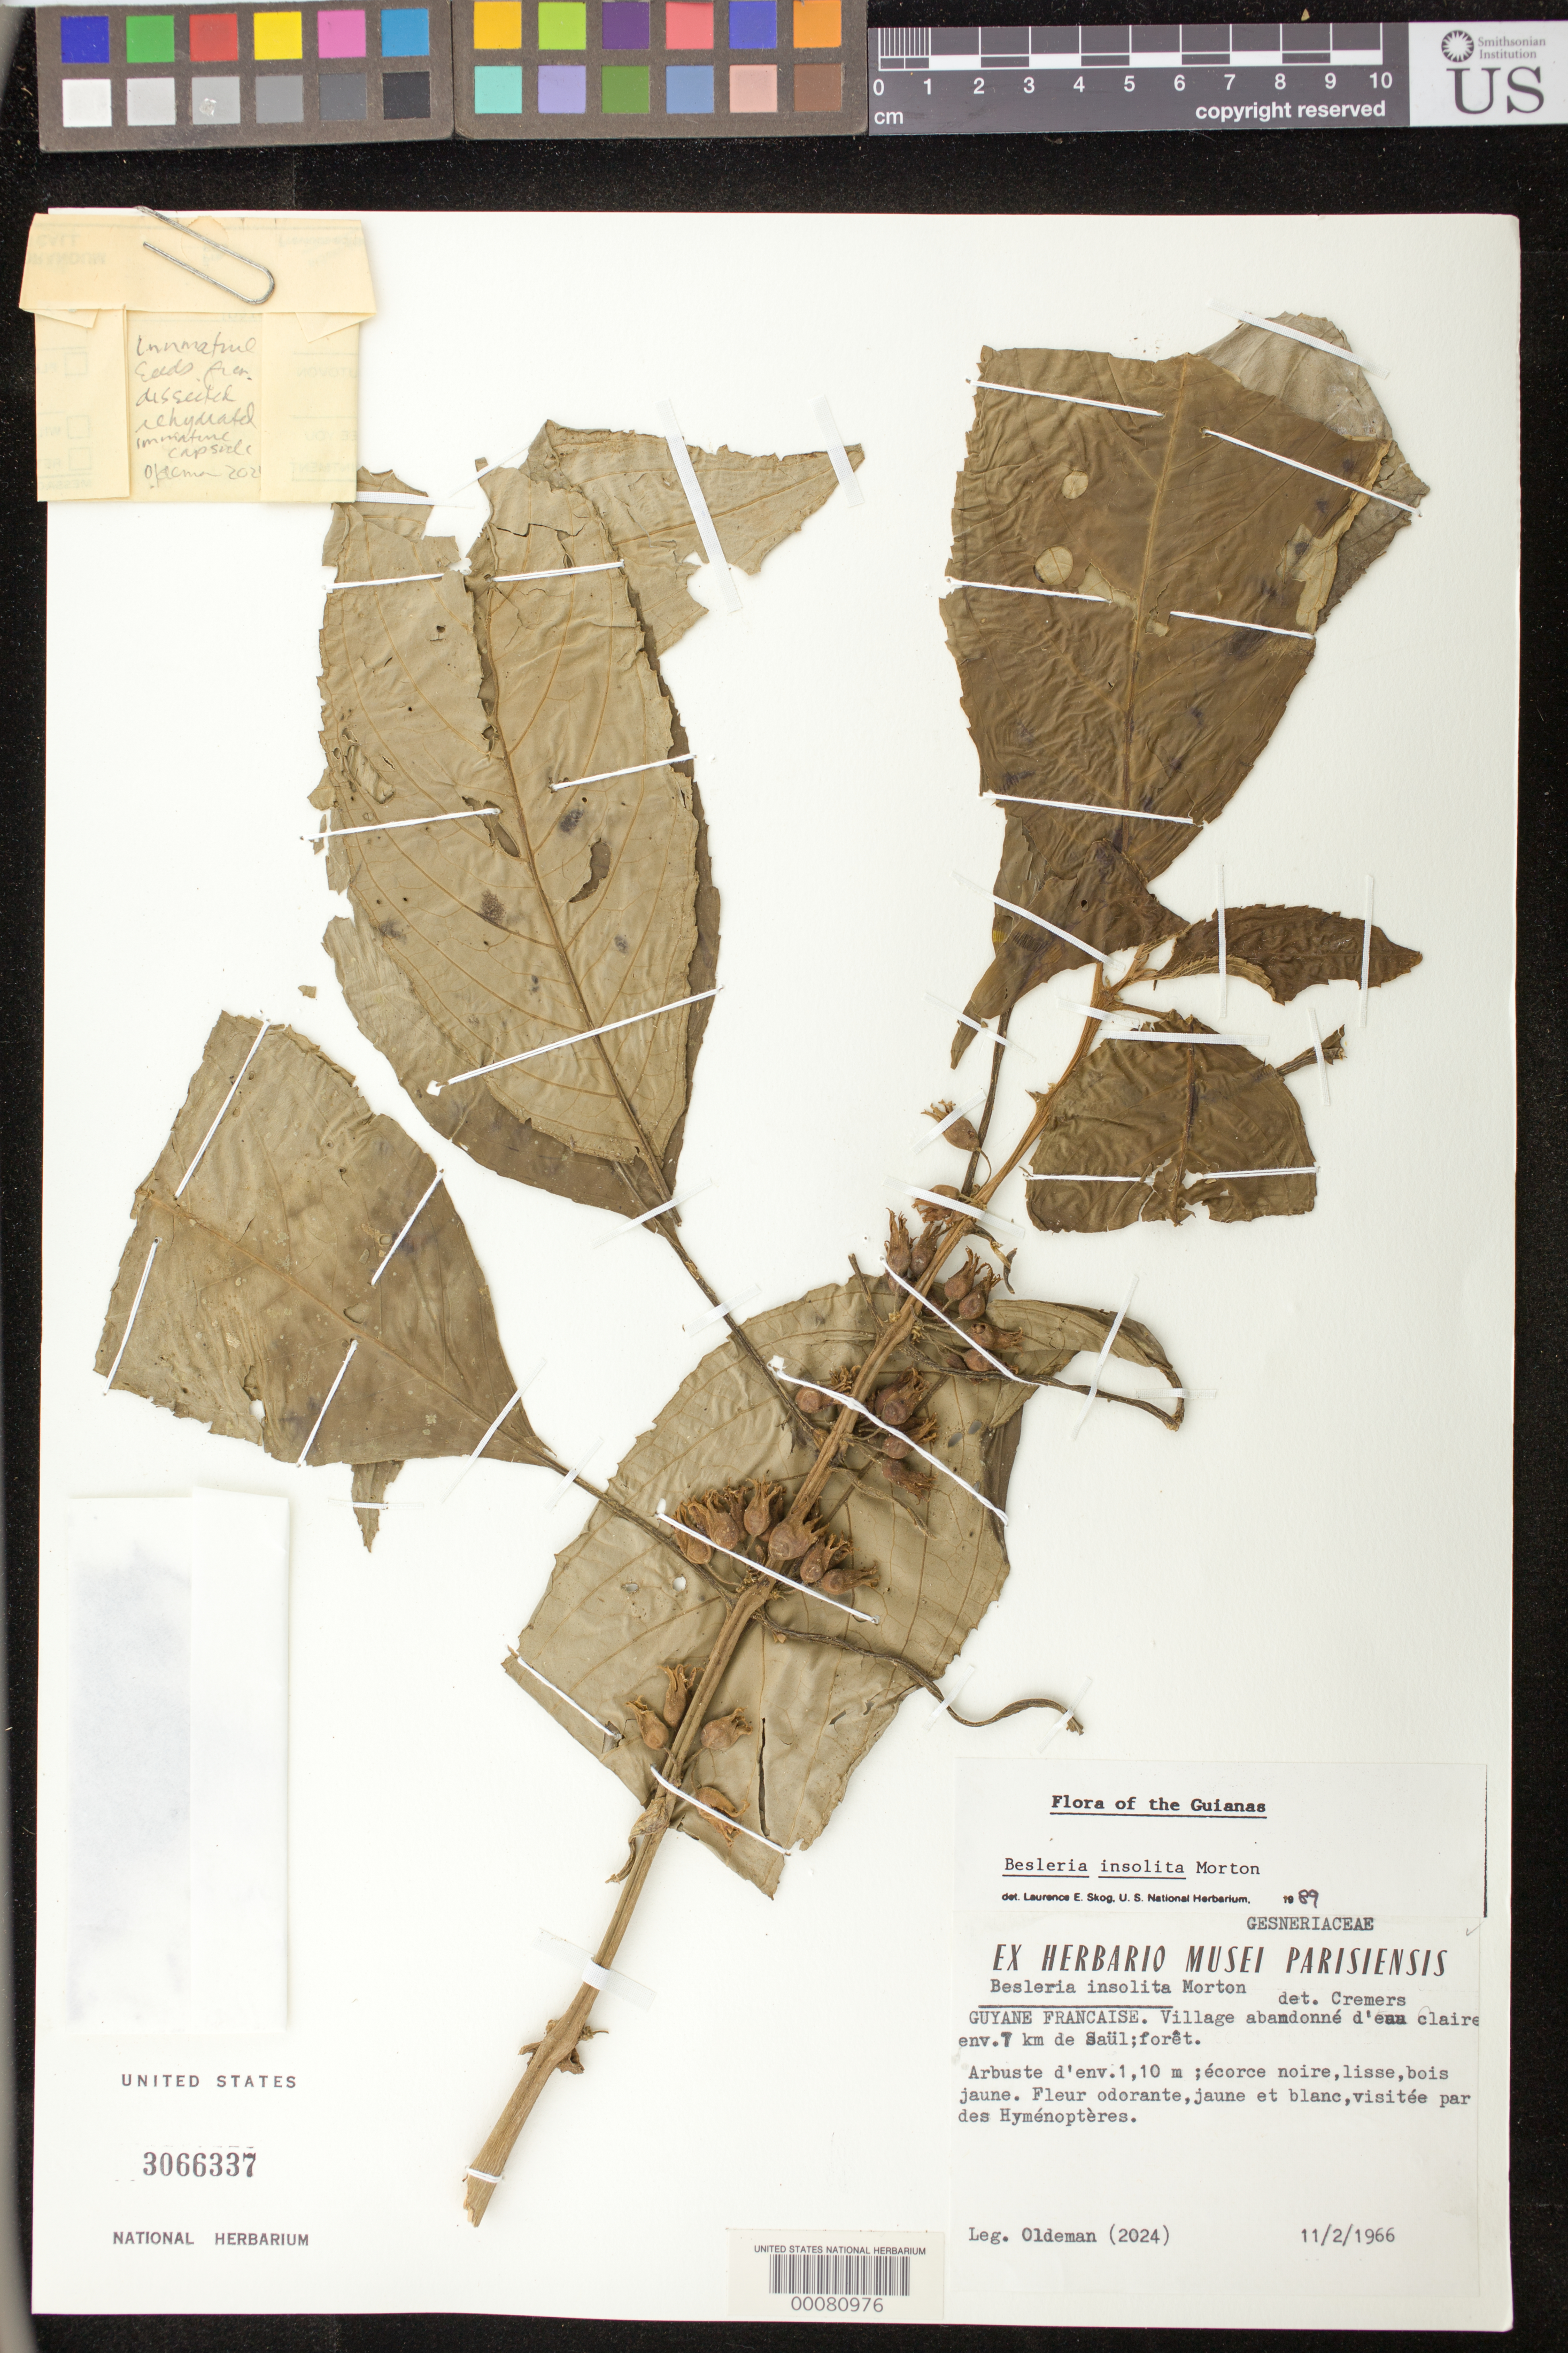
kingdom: Plantae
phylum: Tracheophyta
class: Magnoliopsida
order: Lamiales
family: Gesneriaceae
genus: Besleria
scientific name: Besleria insolita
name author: C.V. Morton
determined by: Skog, Laurence E.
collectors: R. Oldeman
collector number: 2024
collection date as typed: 11 Feb 1966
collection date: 1966-02-11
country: French Guiana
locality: Village abandonné d'Eau Claire, env. 7 km N de Saül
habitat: Forêt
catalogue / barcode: US 3066337